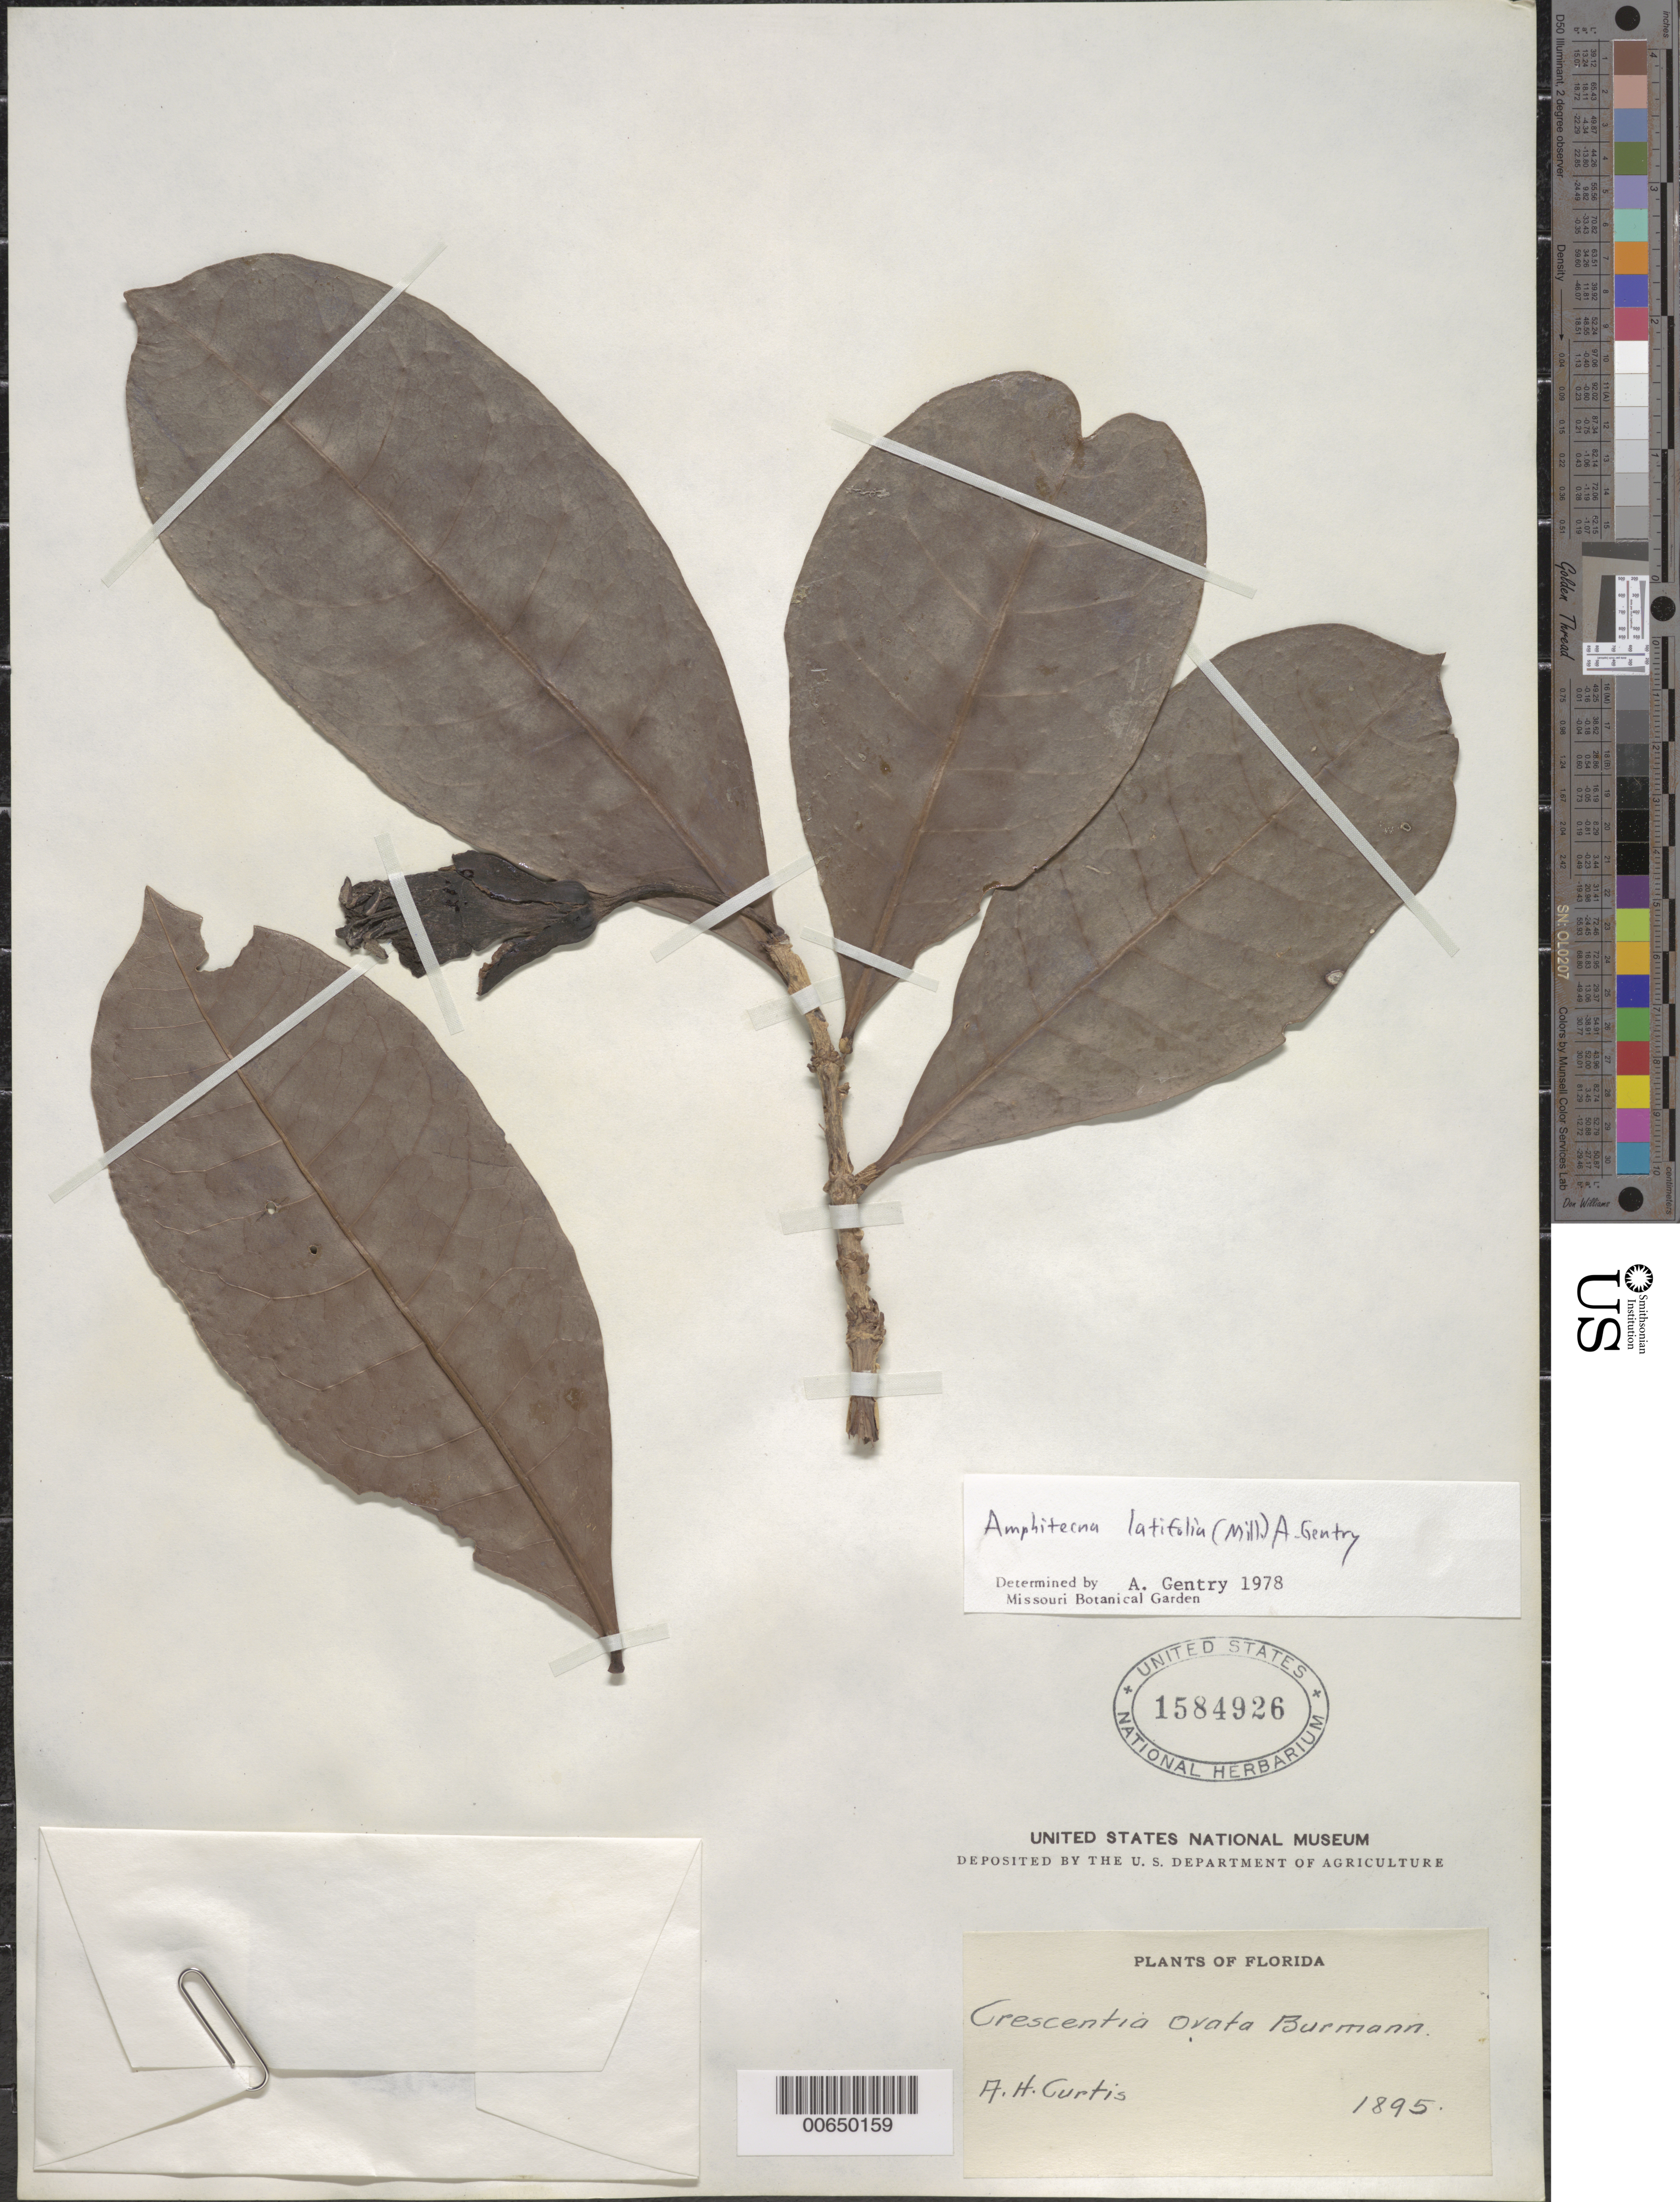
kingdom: Plantae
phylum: Tracheophyta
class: Magnoliopsida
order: Lamiales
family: Bignoniaceae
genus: Amphitecna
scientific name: Amphitecna latifolia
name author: (Mill.) A.H. Gentry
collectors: A. H. Curtiss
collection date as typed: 1895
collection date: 1895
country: United States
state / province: Florida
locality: Plants of Florida.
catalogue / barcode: US 1584926